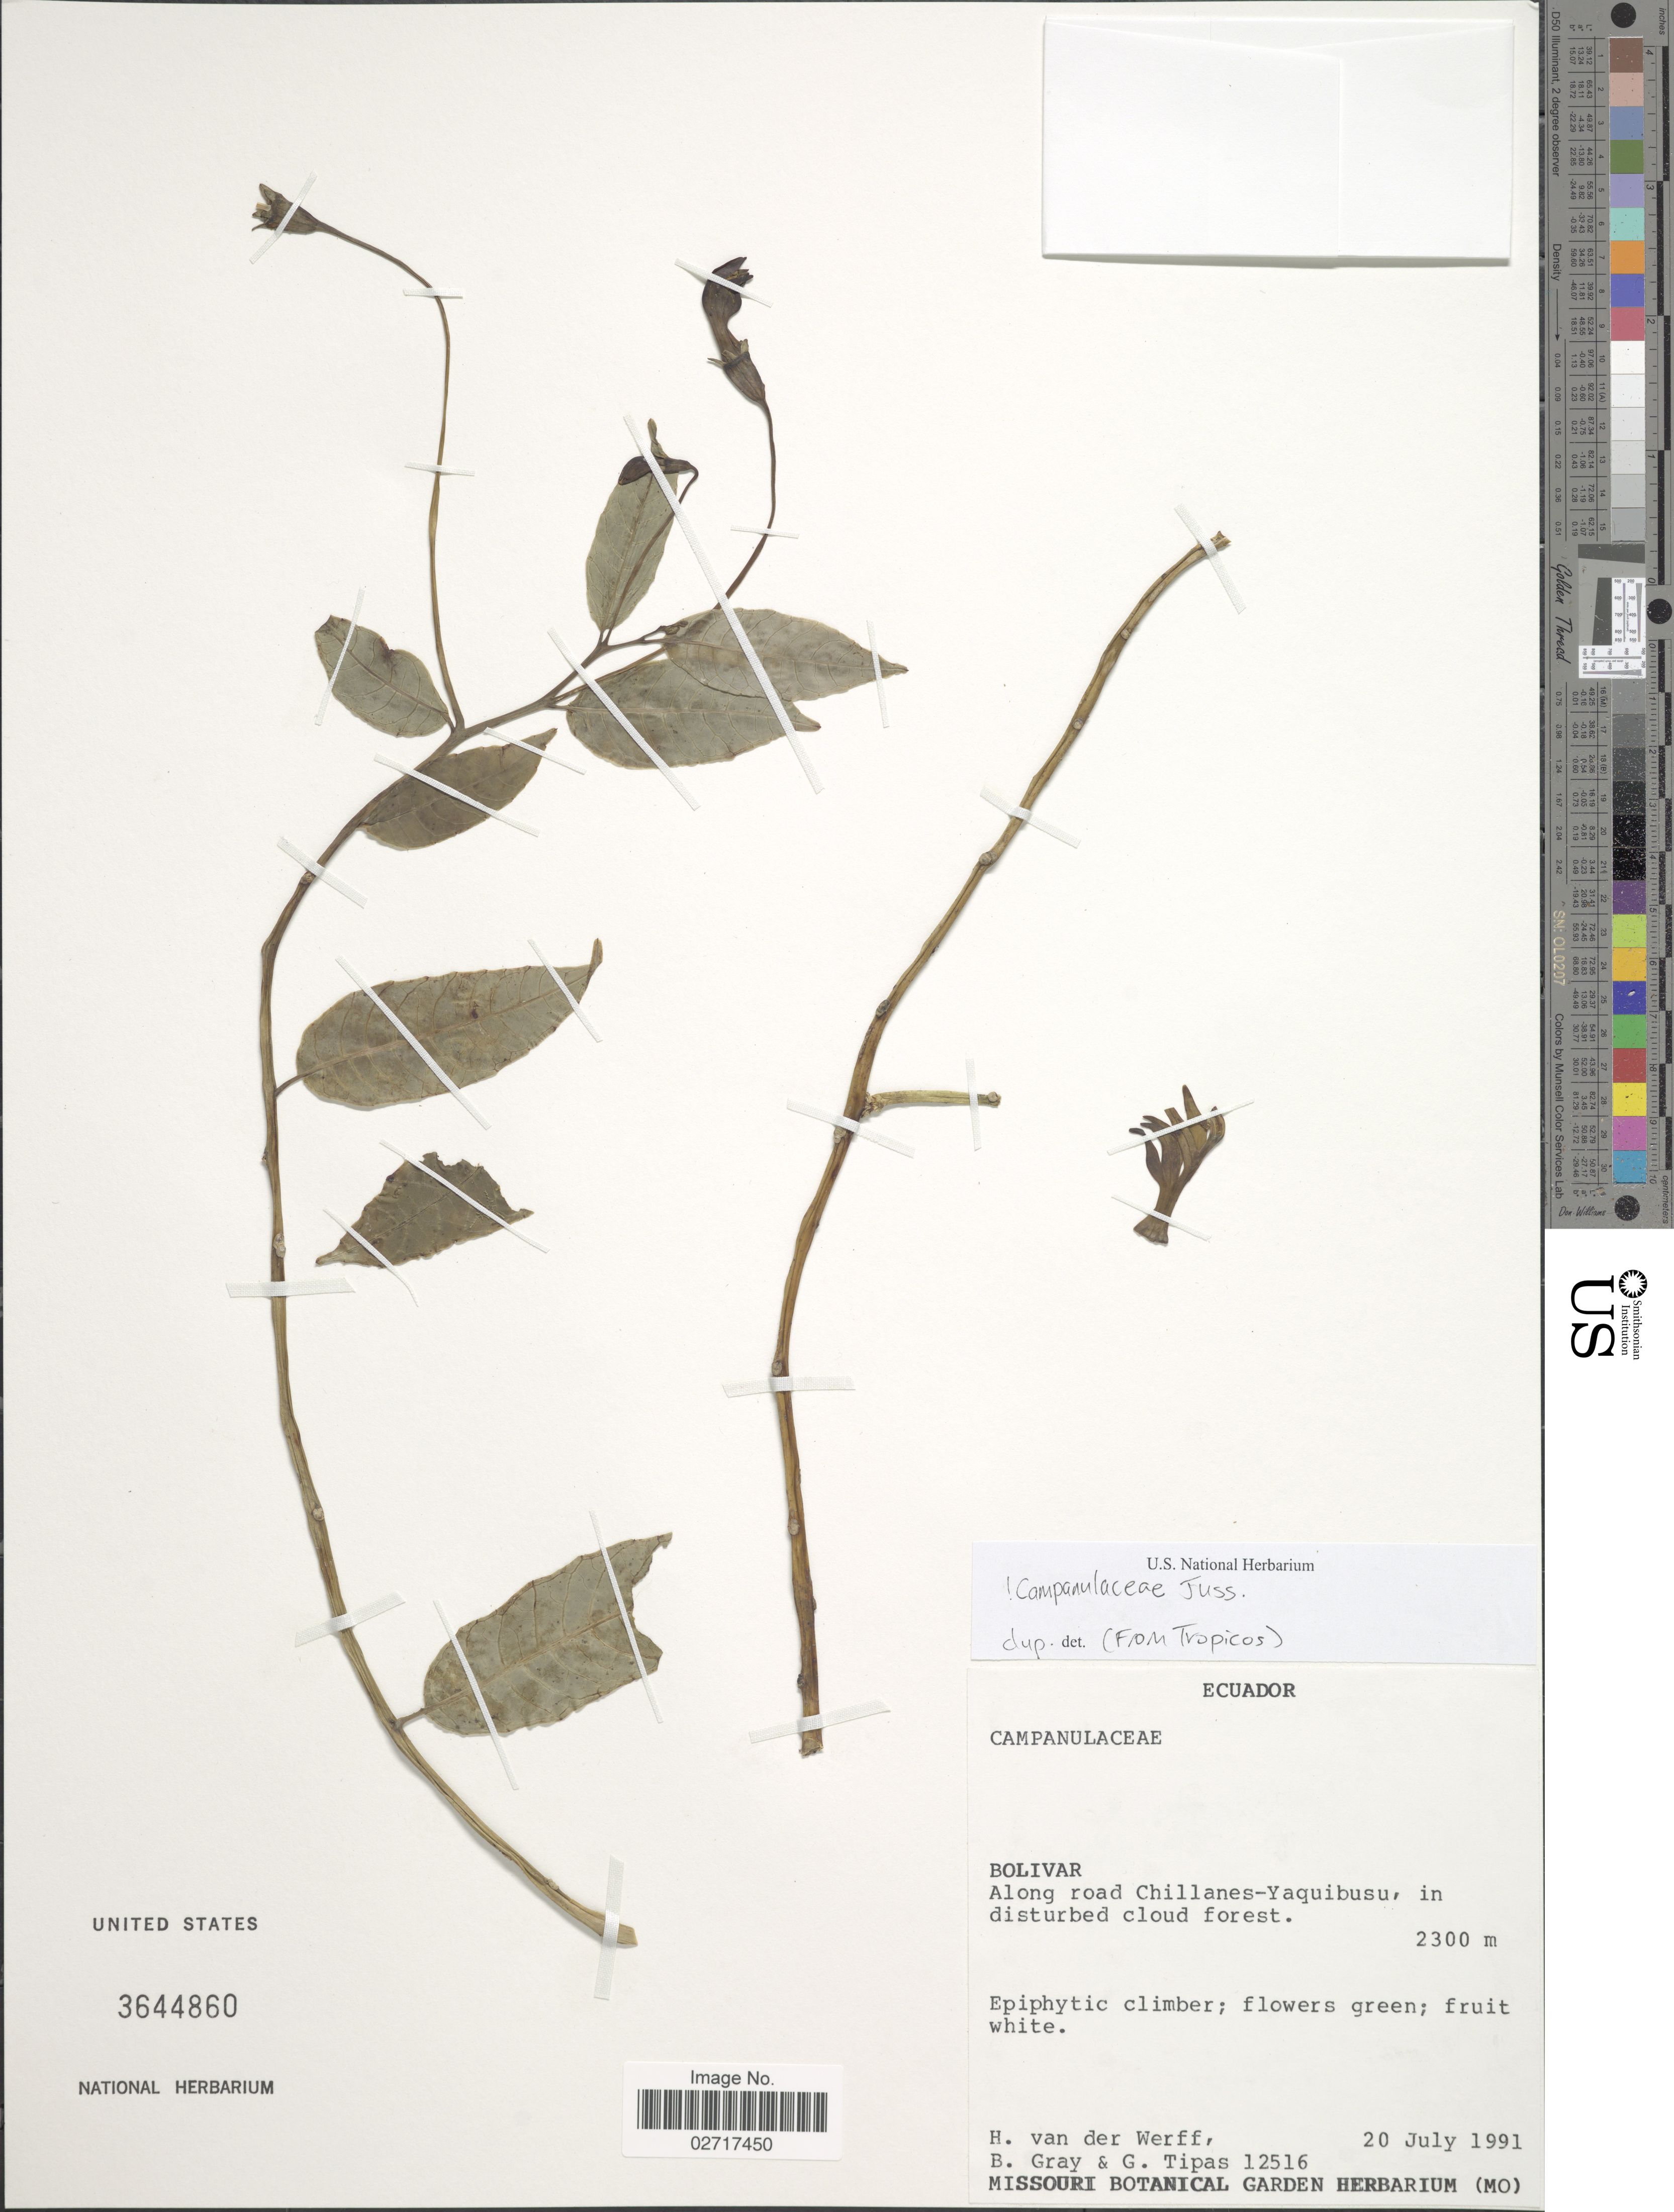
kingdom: Plantae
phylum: Tracheophyta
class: Magnoliopsida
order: Asterales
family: Campanulaceae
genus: Burmeistera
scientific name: Burmeistera sp.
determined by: Lagomarsino, L. P.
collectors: H. van der Werff, B. Gray & G. Tipas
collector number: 12516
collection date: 1991-07-20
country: Ecuador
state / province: Bolívar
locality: Along road Chillanes-Yaquibusu, in disturbed cloud forest.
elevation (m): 2300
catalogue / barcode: US 3644860